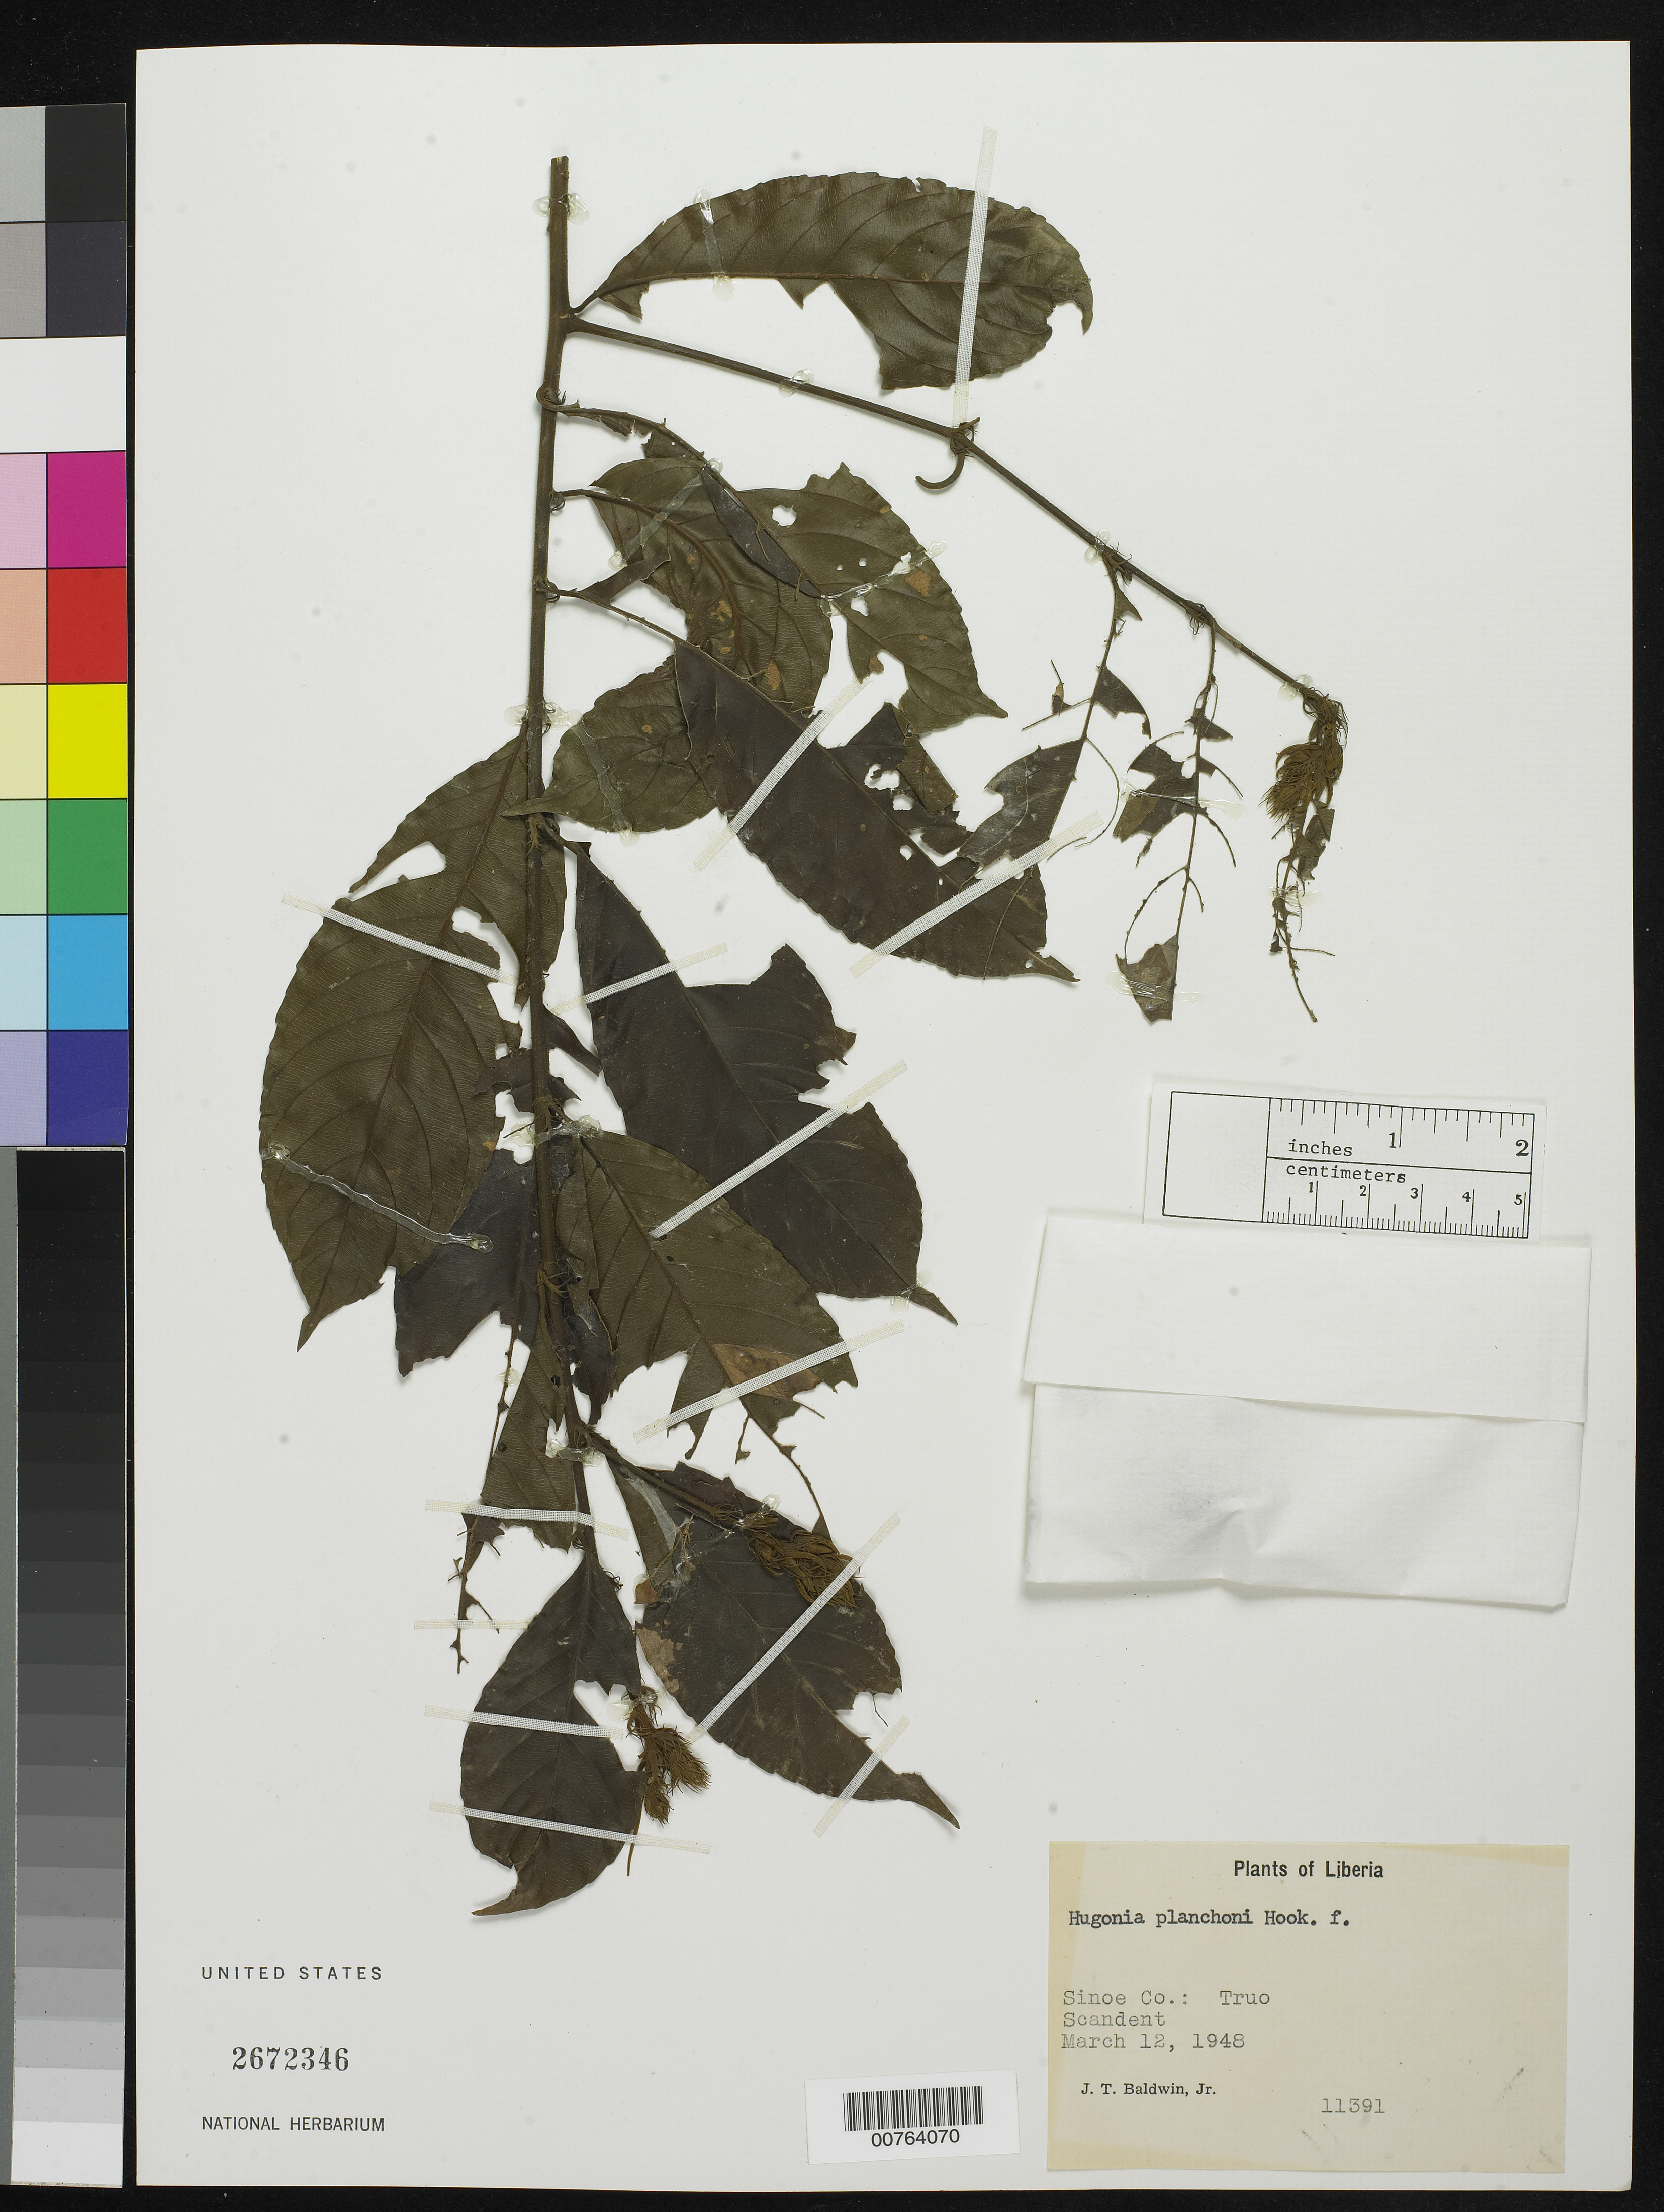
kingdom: Plantae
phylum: Tracheophyta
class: Magnoliopsida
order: Malpighiales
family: Linaceae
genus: Hugonia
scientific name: Hugonia planchonii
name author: Hook. f.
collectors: J. T. Baldwin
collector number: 11391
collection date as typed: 12 Mar 1948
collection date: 1948-03-12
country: Liberia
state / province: Sinoe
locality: Truo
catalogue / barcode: US 2672346